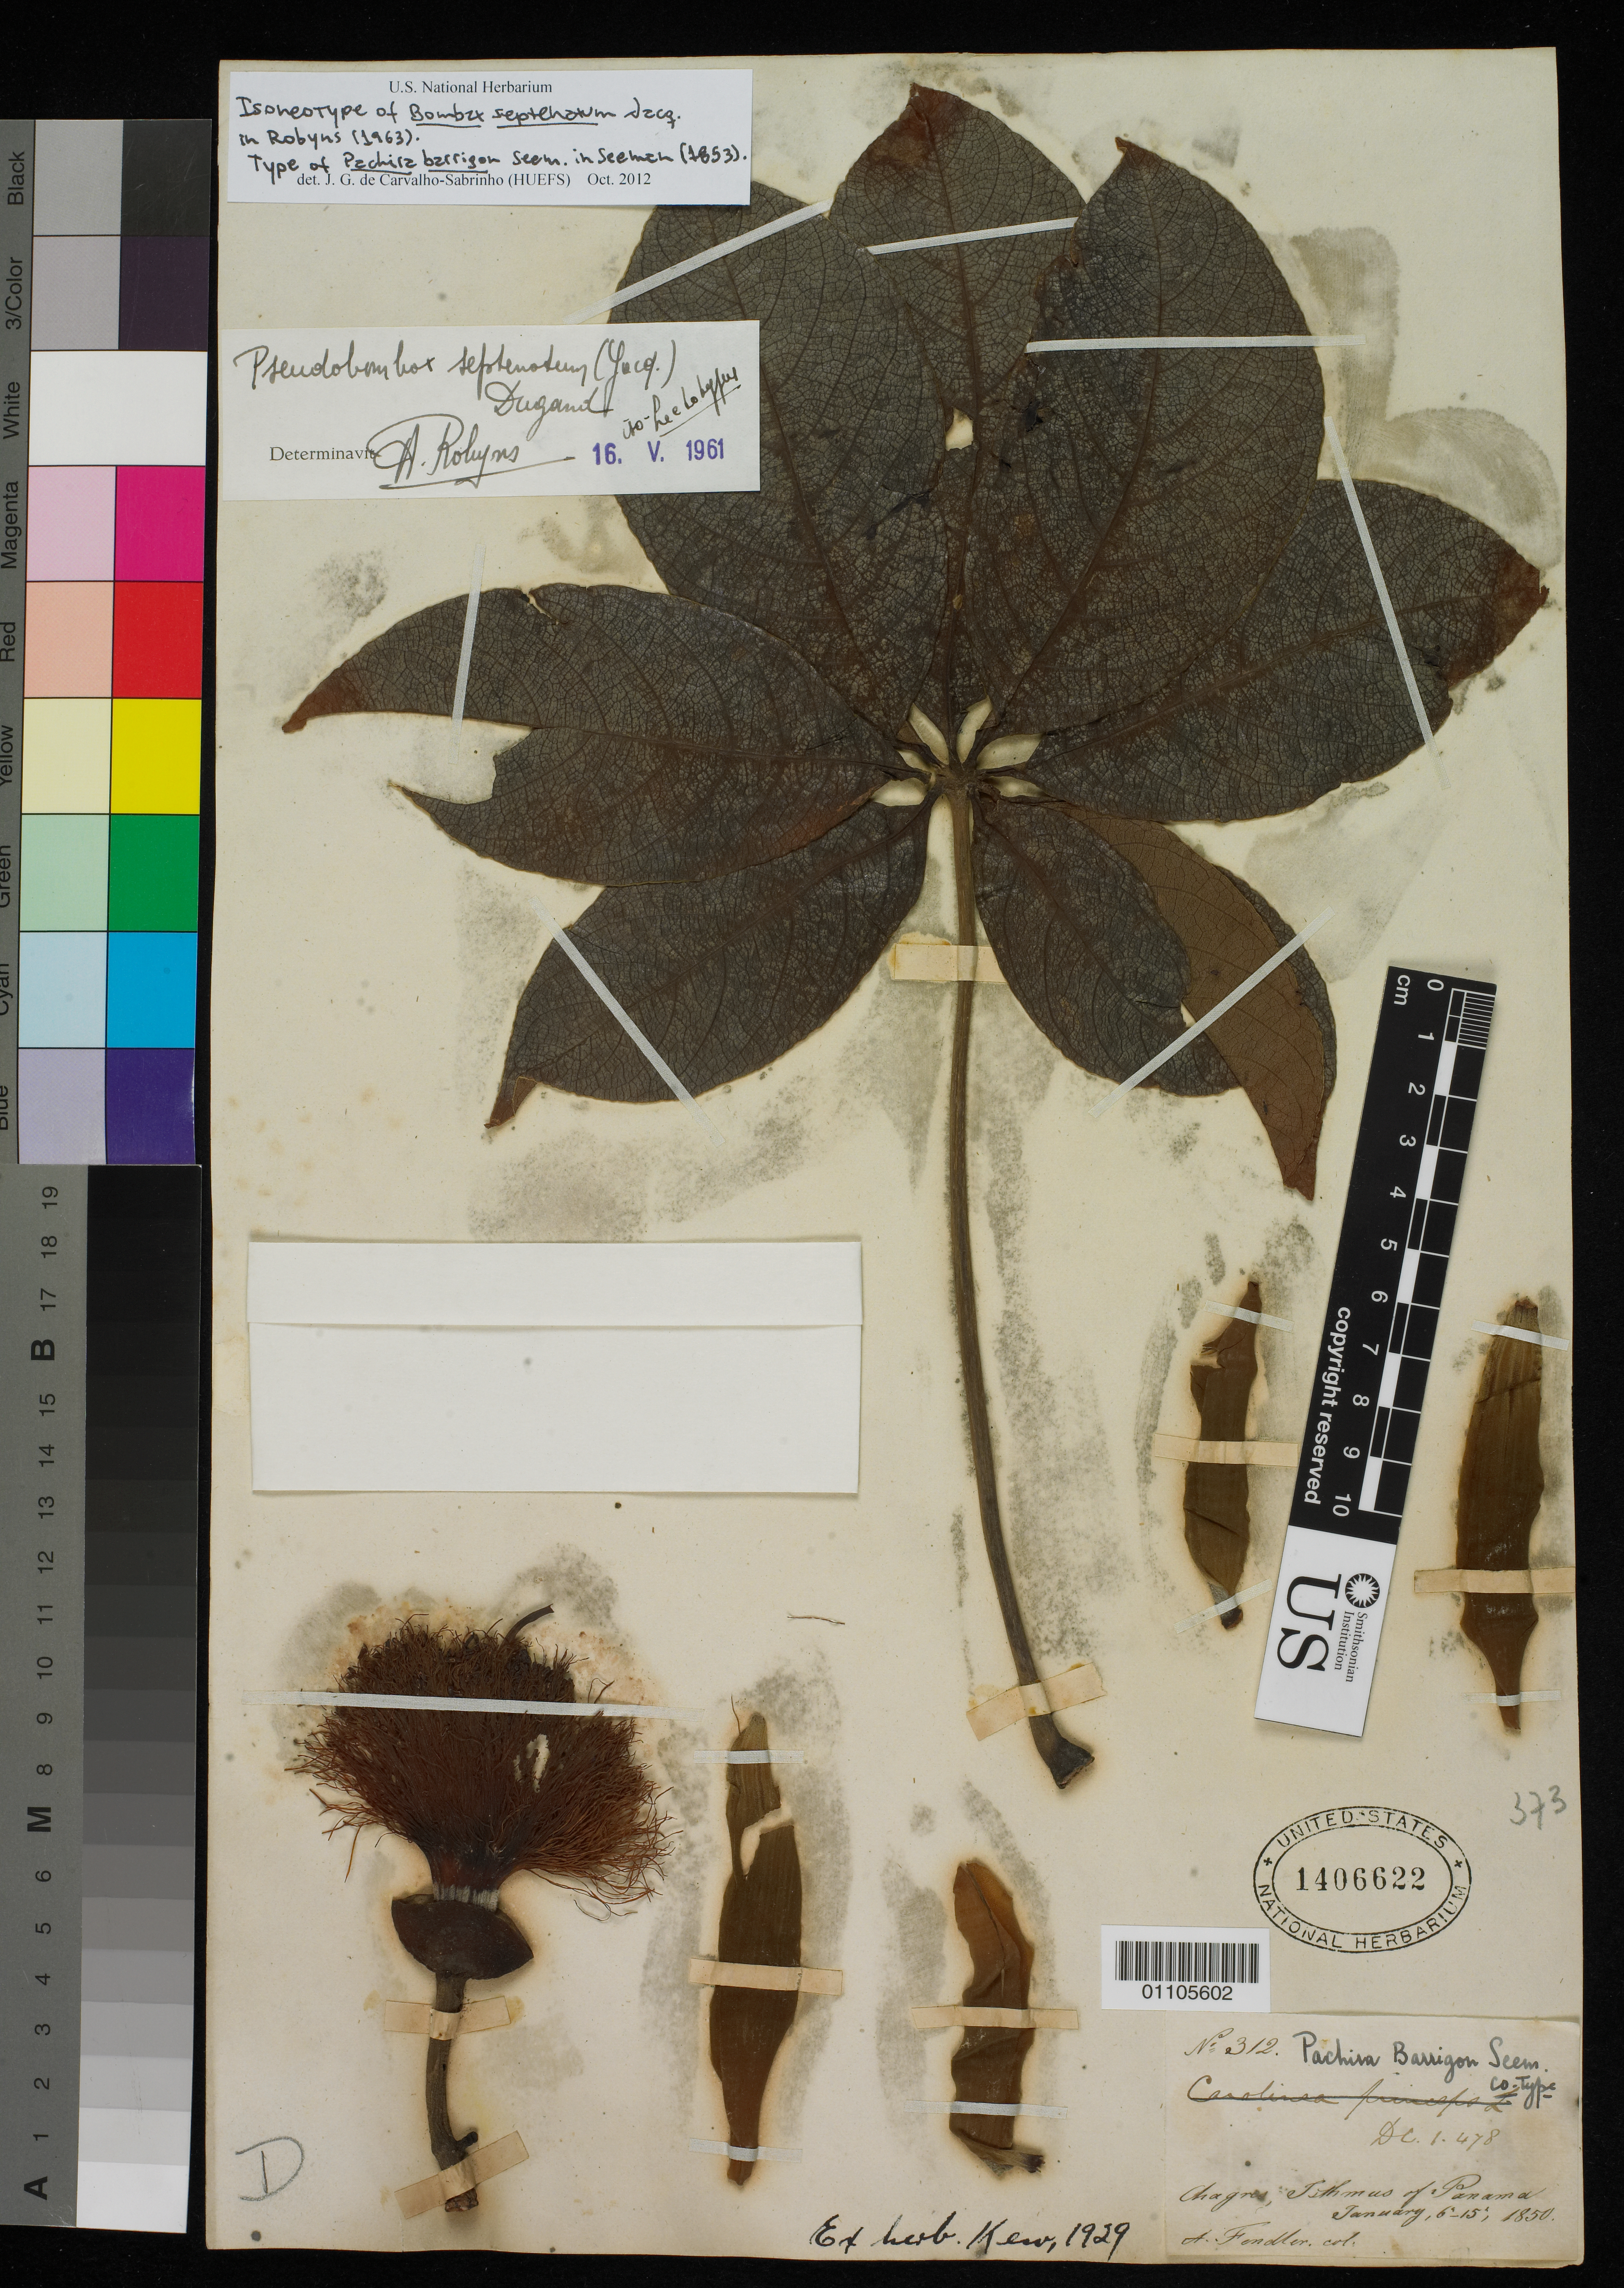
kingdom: Plantae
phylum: Tracheophyta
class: Magnoliopsida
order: Malvales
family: Malvaceae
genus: Pachira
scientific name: Pachira barrigon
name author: Seem.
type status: Isolectotype; Type Collection; Isoneotype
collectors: A. Fendler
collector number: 312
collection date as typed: Jan 1850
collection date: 1850-01-06/1850-01-15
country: Panama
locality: Chagres, Isthmus of Panama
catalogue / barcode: US 1406622